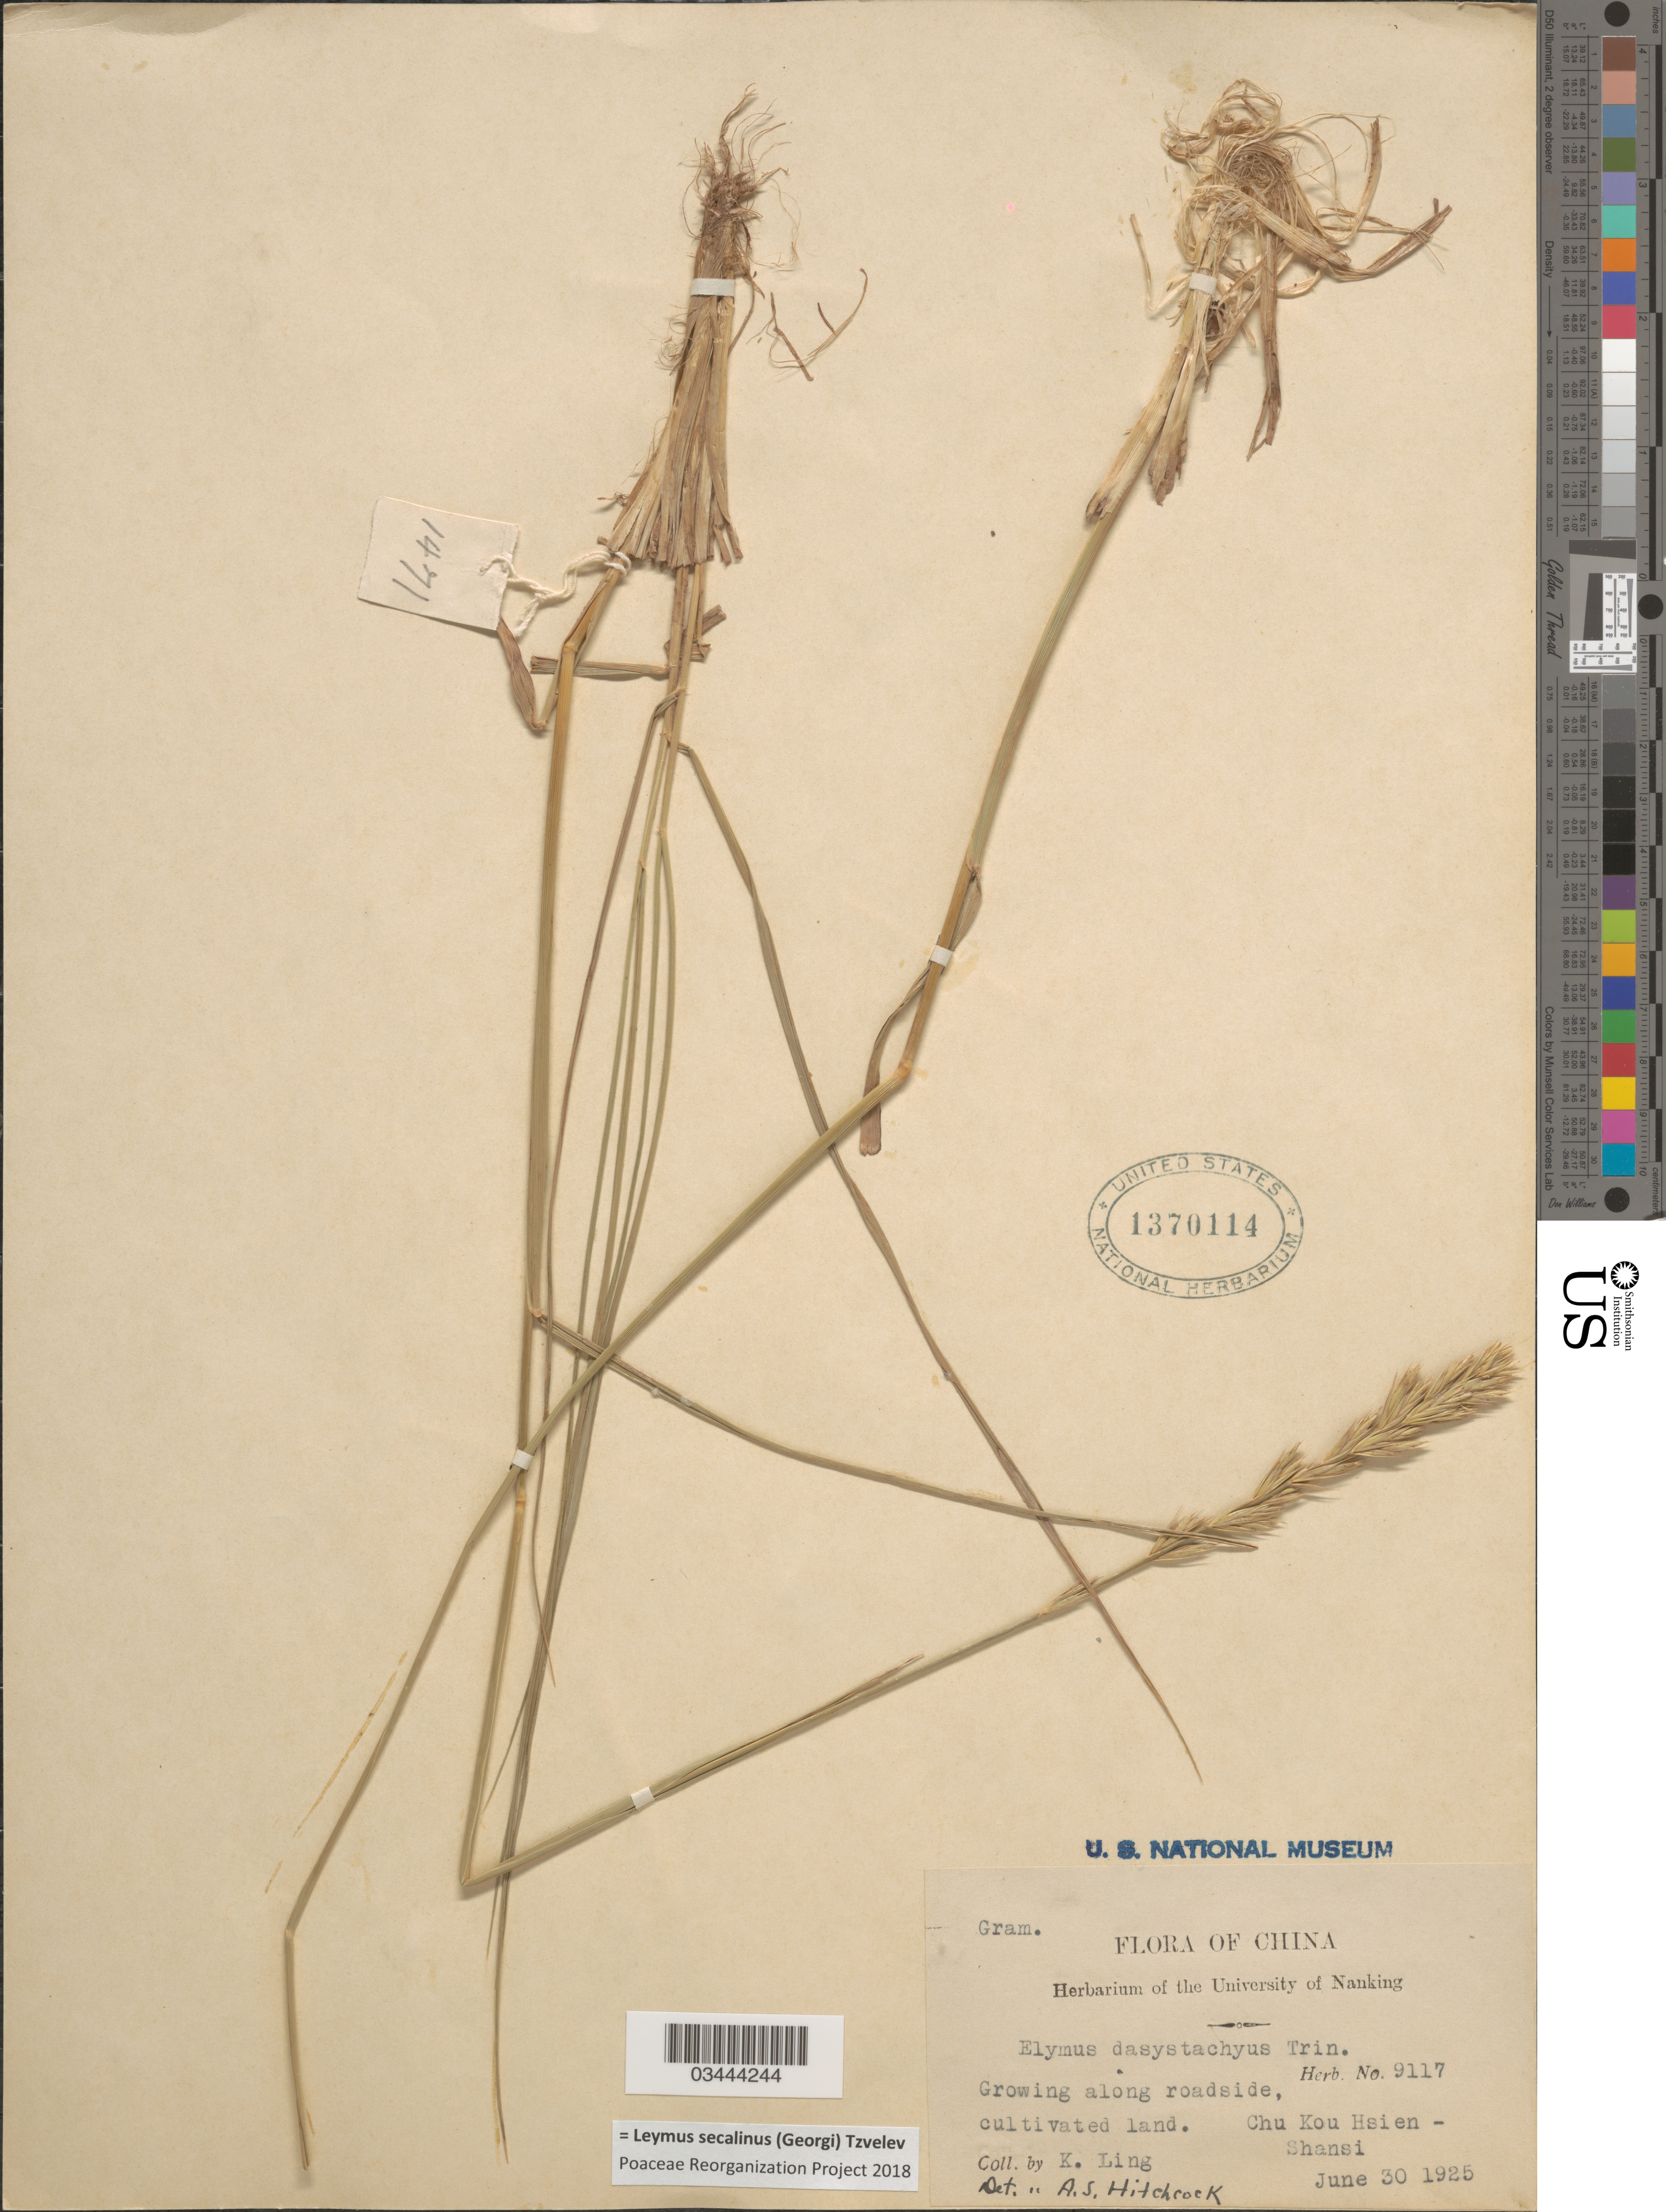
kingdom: Plantae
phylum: Tracheophyta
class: Liliopsida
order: Poales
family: Poaceae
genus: Leymus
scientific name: Leymus secalinus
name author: (Georgi) Tzvelev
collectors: K. Ling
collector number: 9117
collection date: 1925-06-30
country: China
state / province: Shanxi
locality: Growing along roadside, cultivated land. Chu Kou Hsien. Shansi.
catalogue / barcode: US 1370114